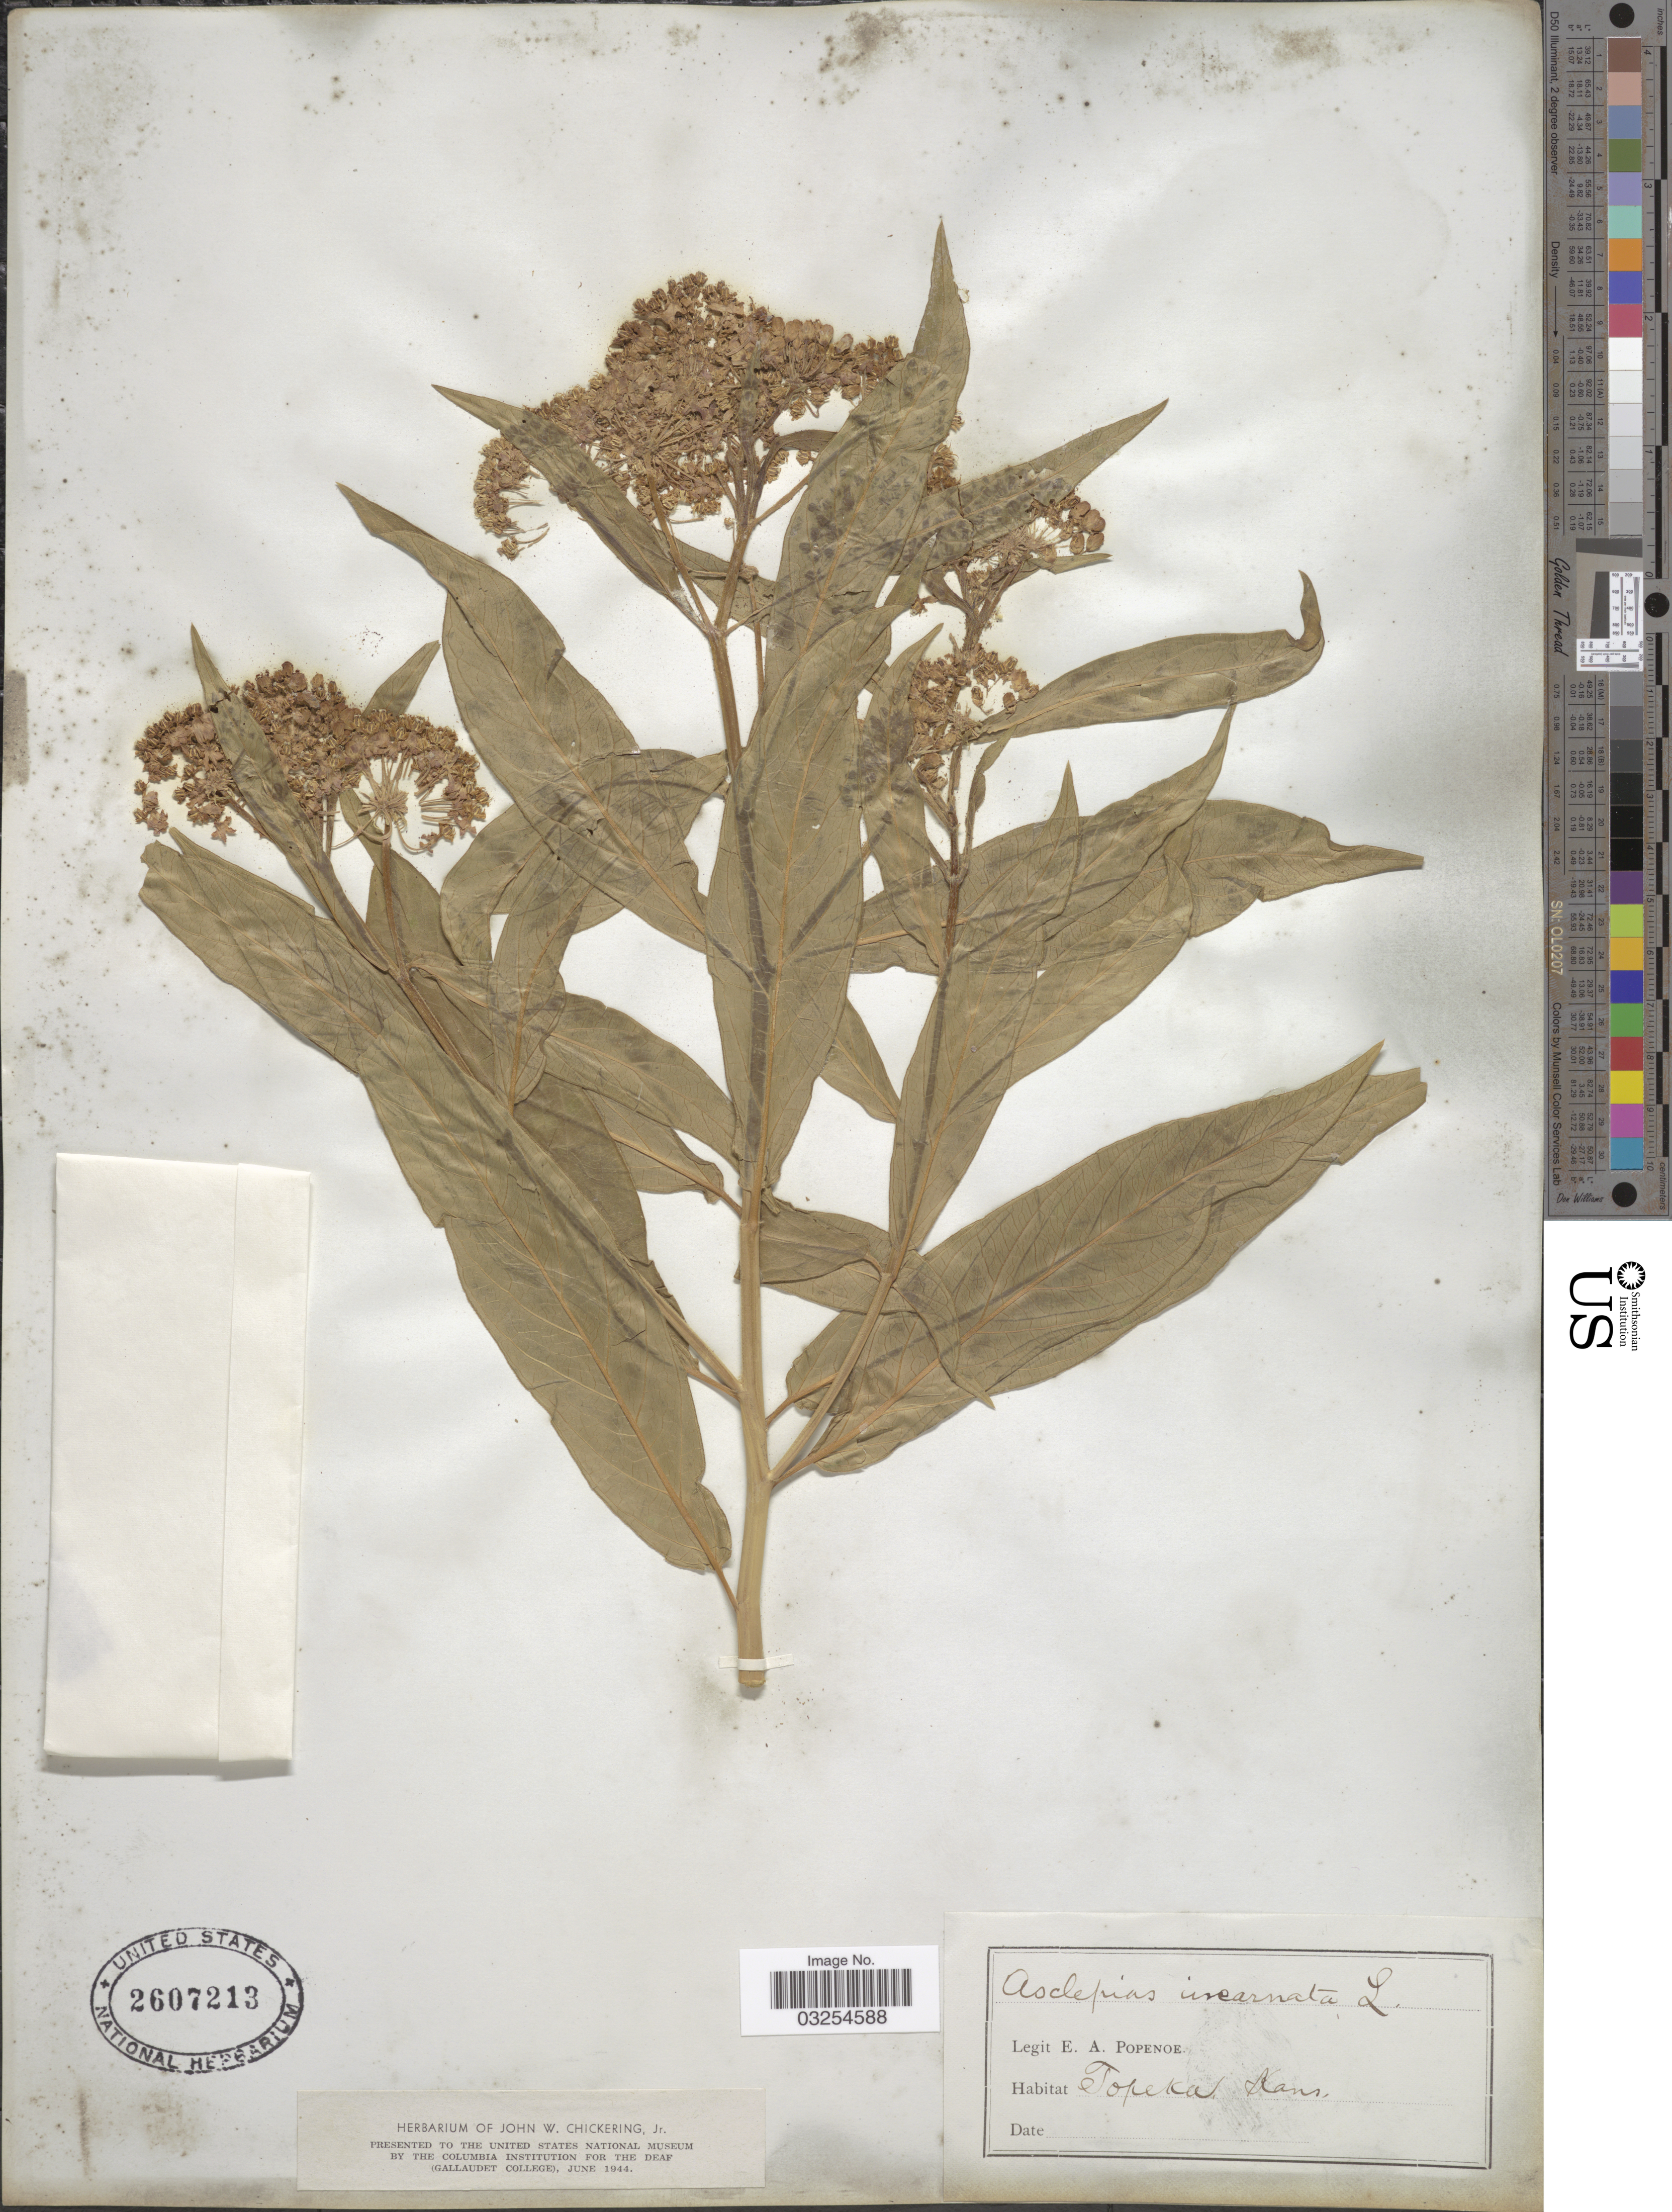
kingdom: Plantae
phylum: Tracheophyta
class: Magnoliopsida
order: Gentianales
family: Apocynaceae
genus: Asclepias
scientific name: Asclepias incarnata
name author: L.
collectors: E. A. Popenoe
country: United States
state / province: Kansas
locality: Topeka.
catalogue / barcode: US 2607213